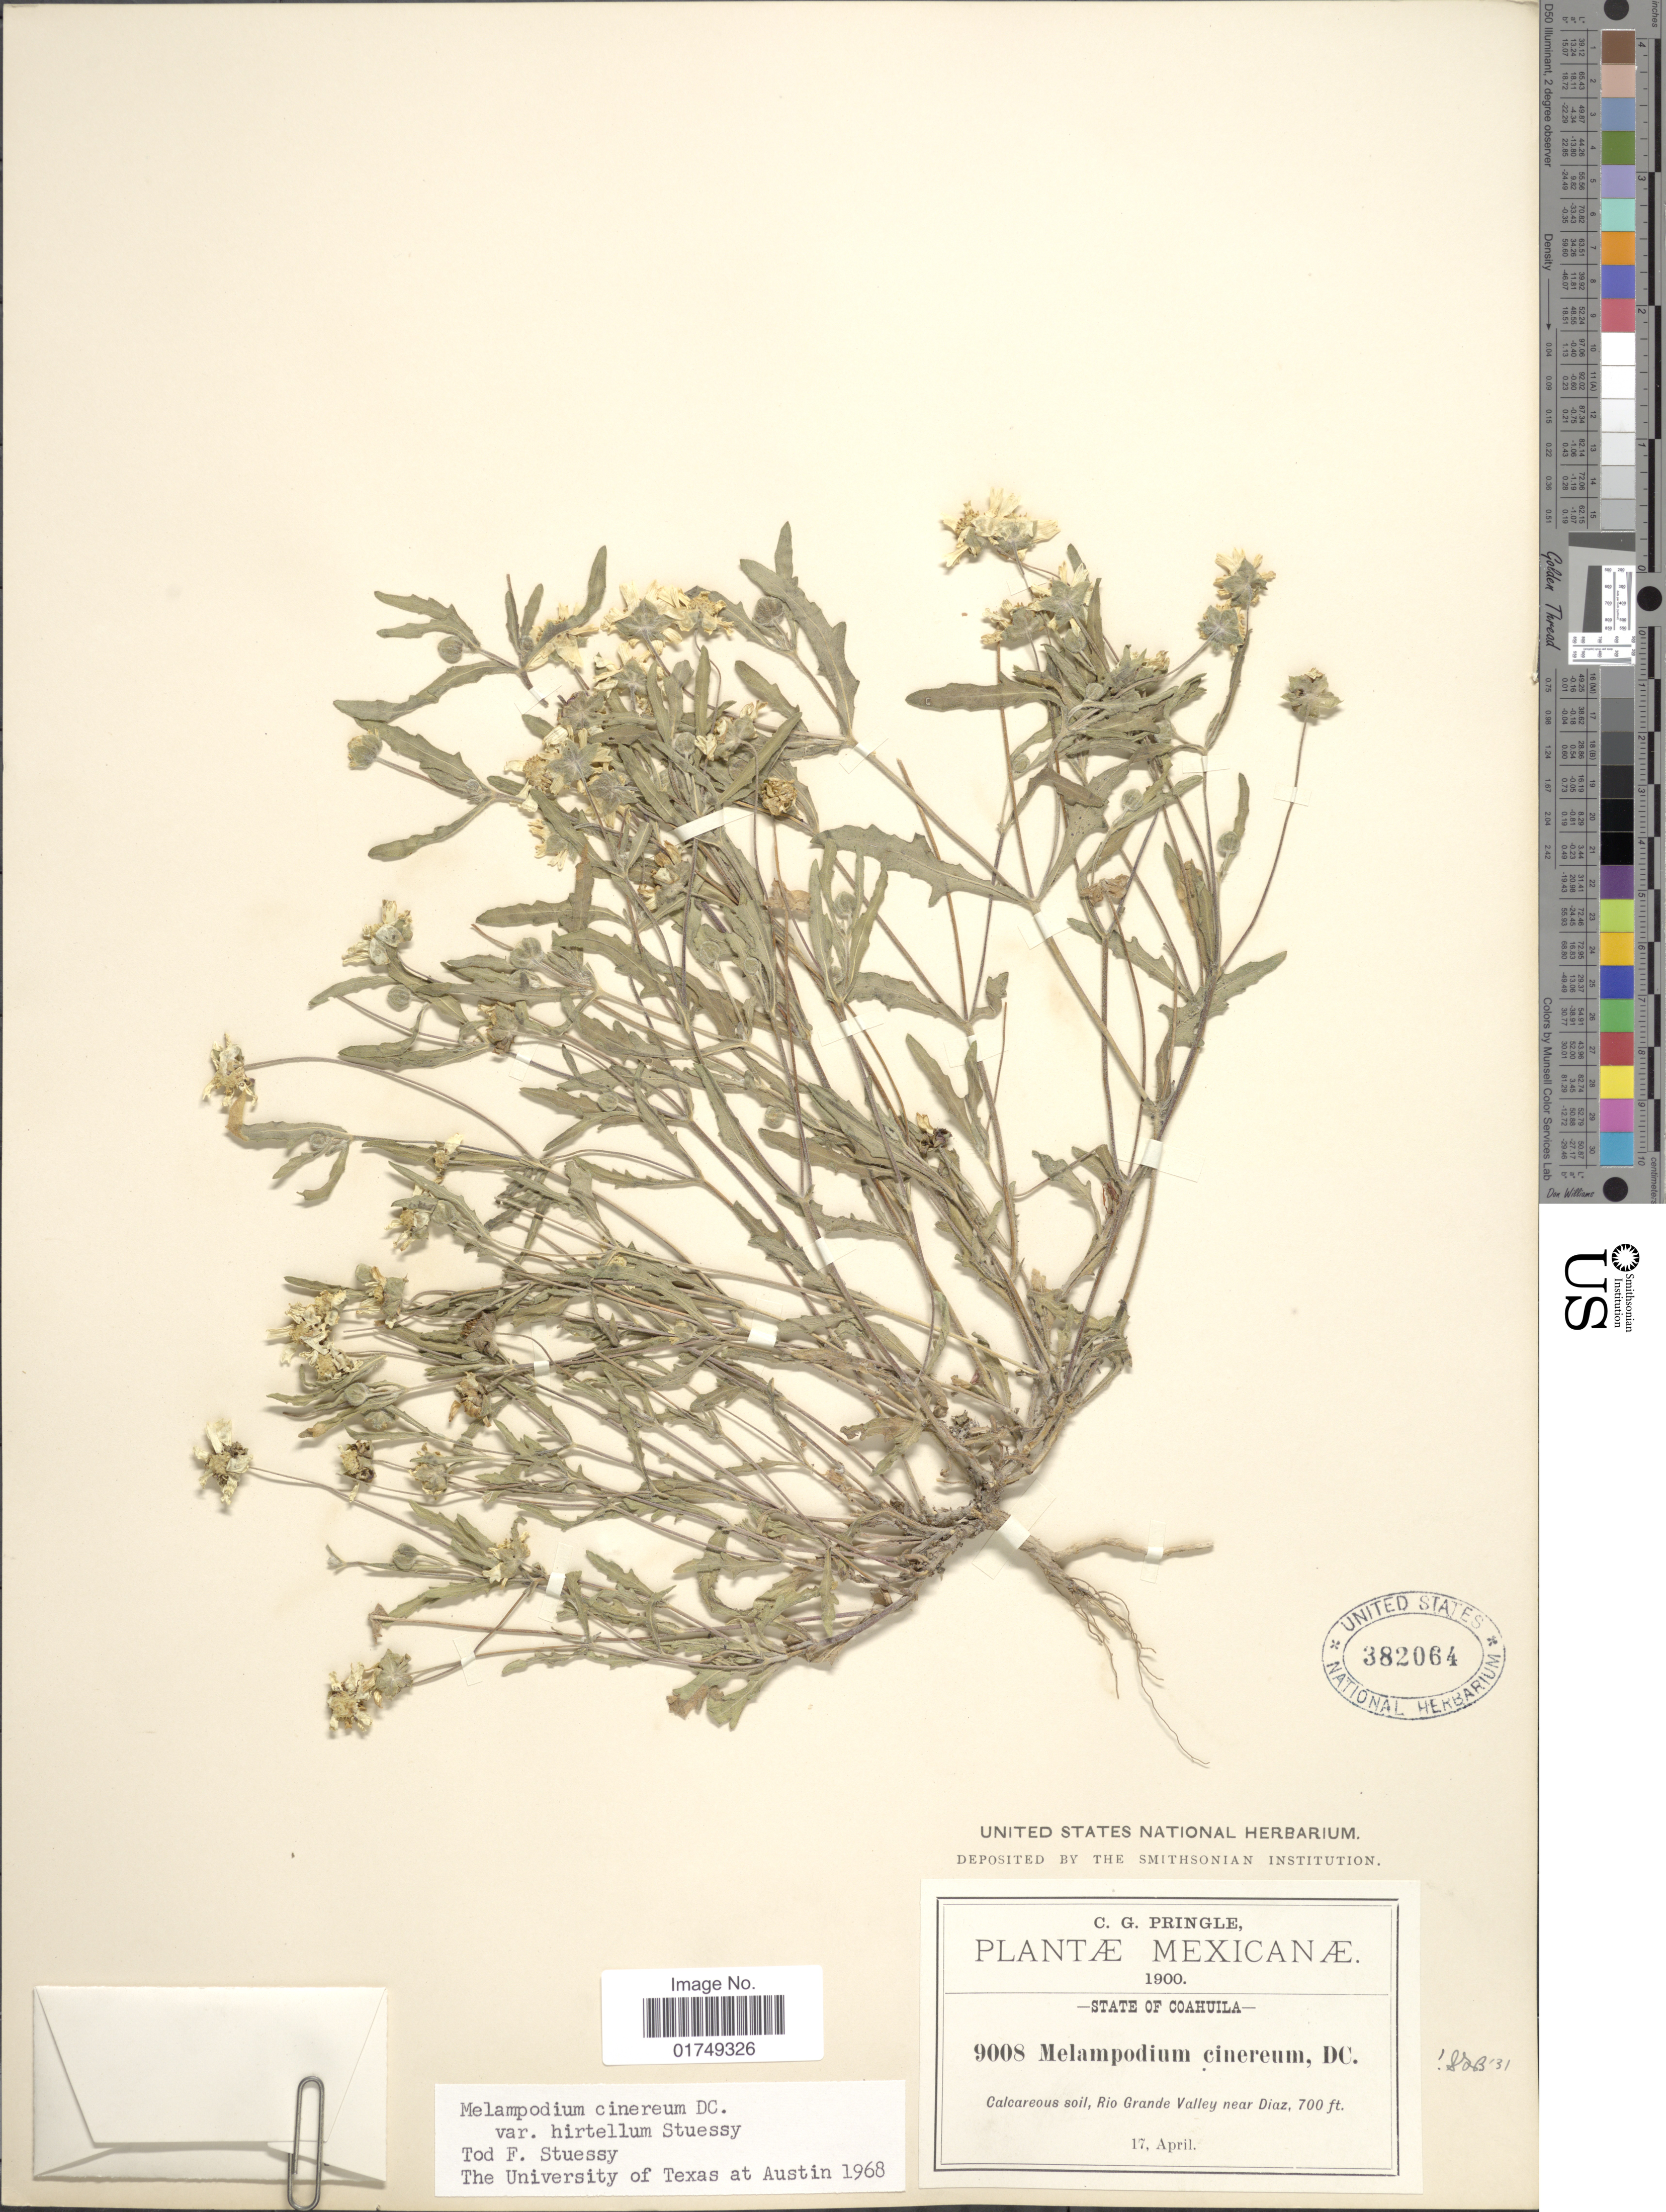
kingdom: Plantae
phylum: Tracheophyta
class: Magnoliopsida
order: Asterales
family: Asteraceae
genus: Melampodium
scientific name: Melampodium cinereum var. hirtellum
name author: Stuessy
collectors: C. G. Pringle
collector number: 9008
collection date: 1900-04-17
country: Mexico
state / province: Coahuila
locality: Rio Grande Valley near Diaz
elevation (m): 213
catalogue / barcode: US 382064